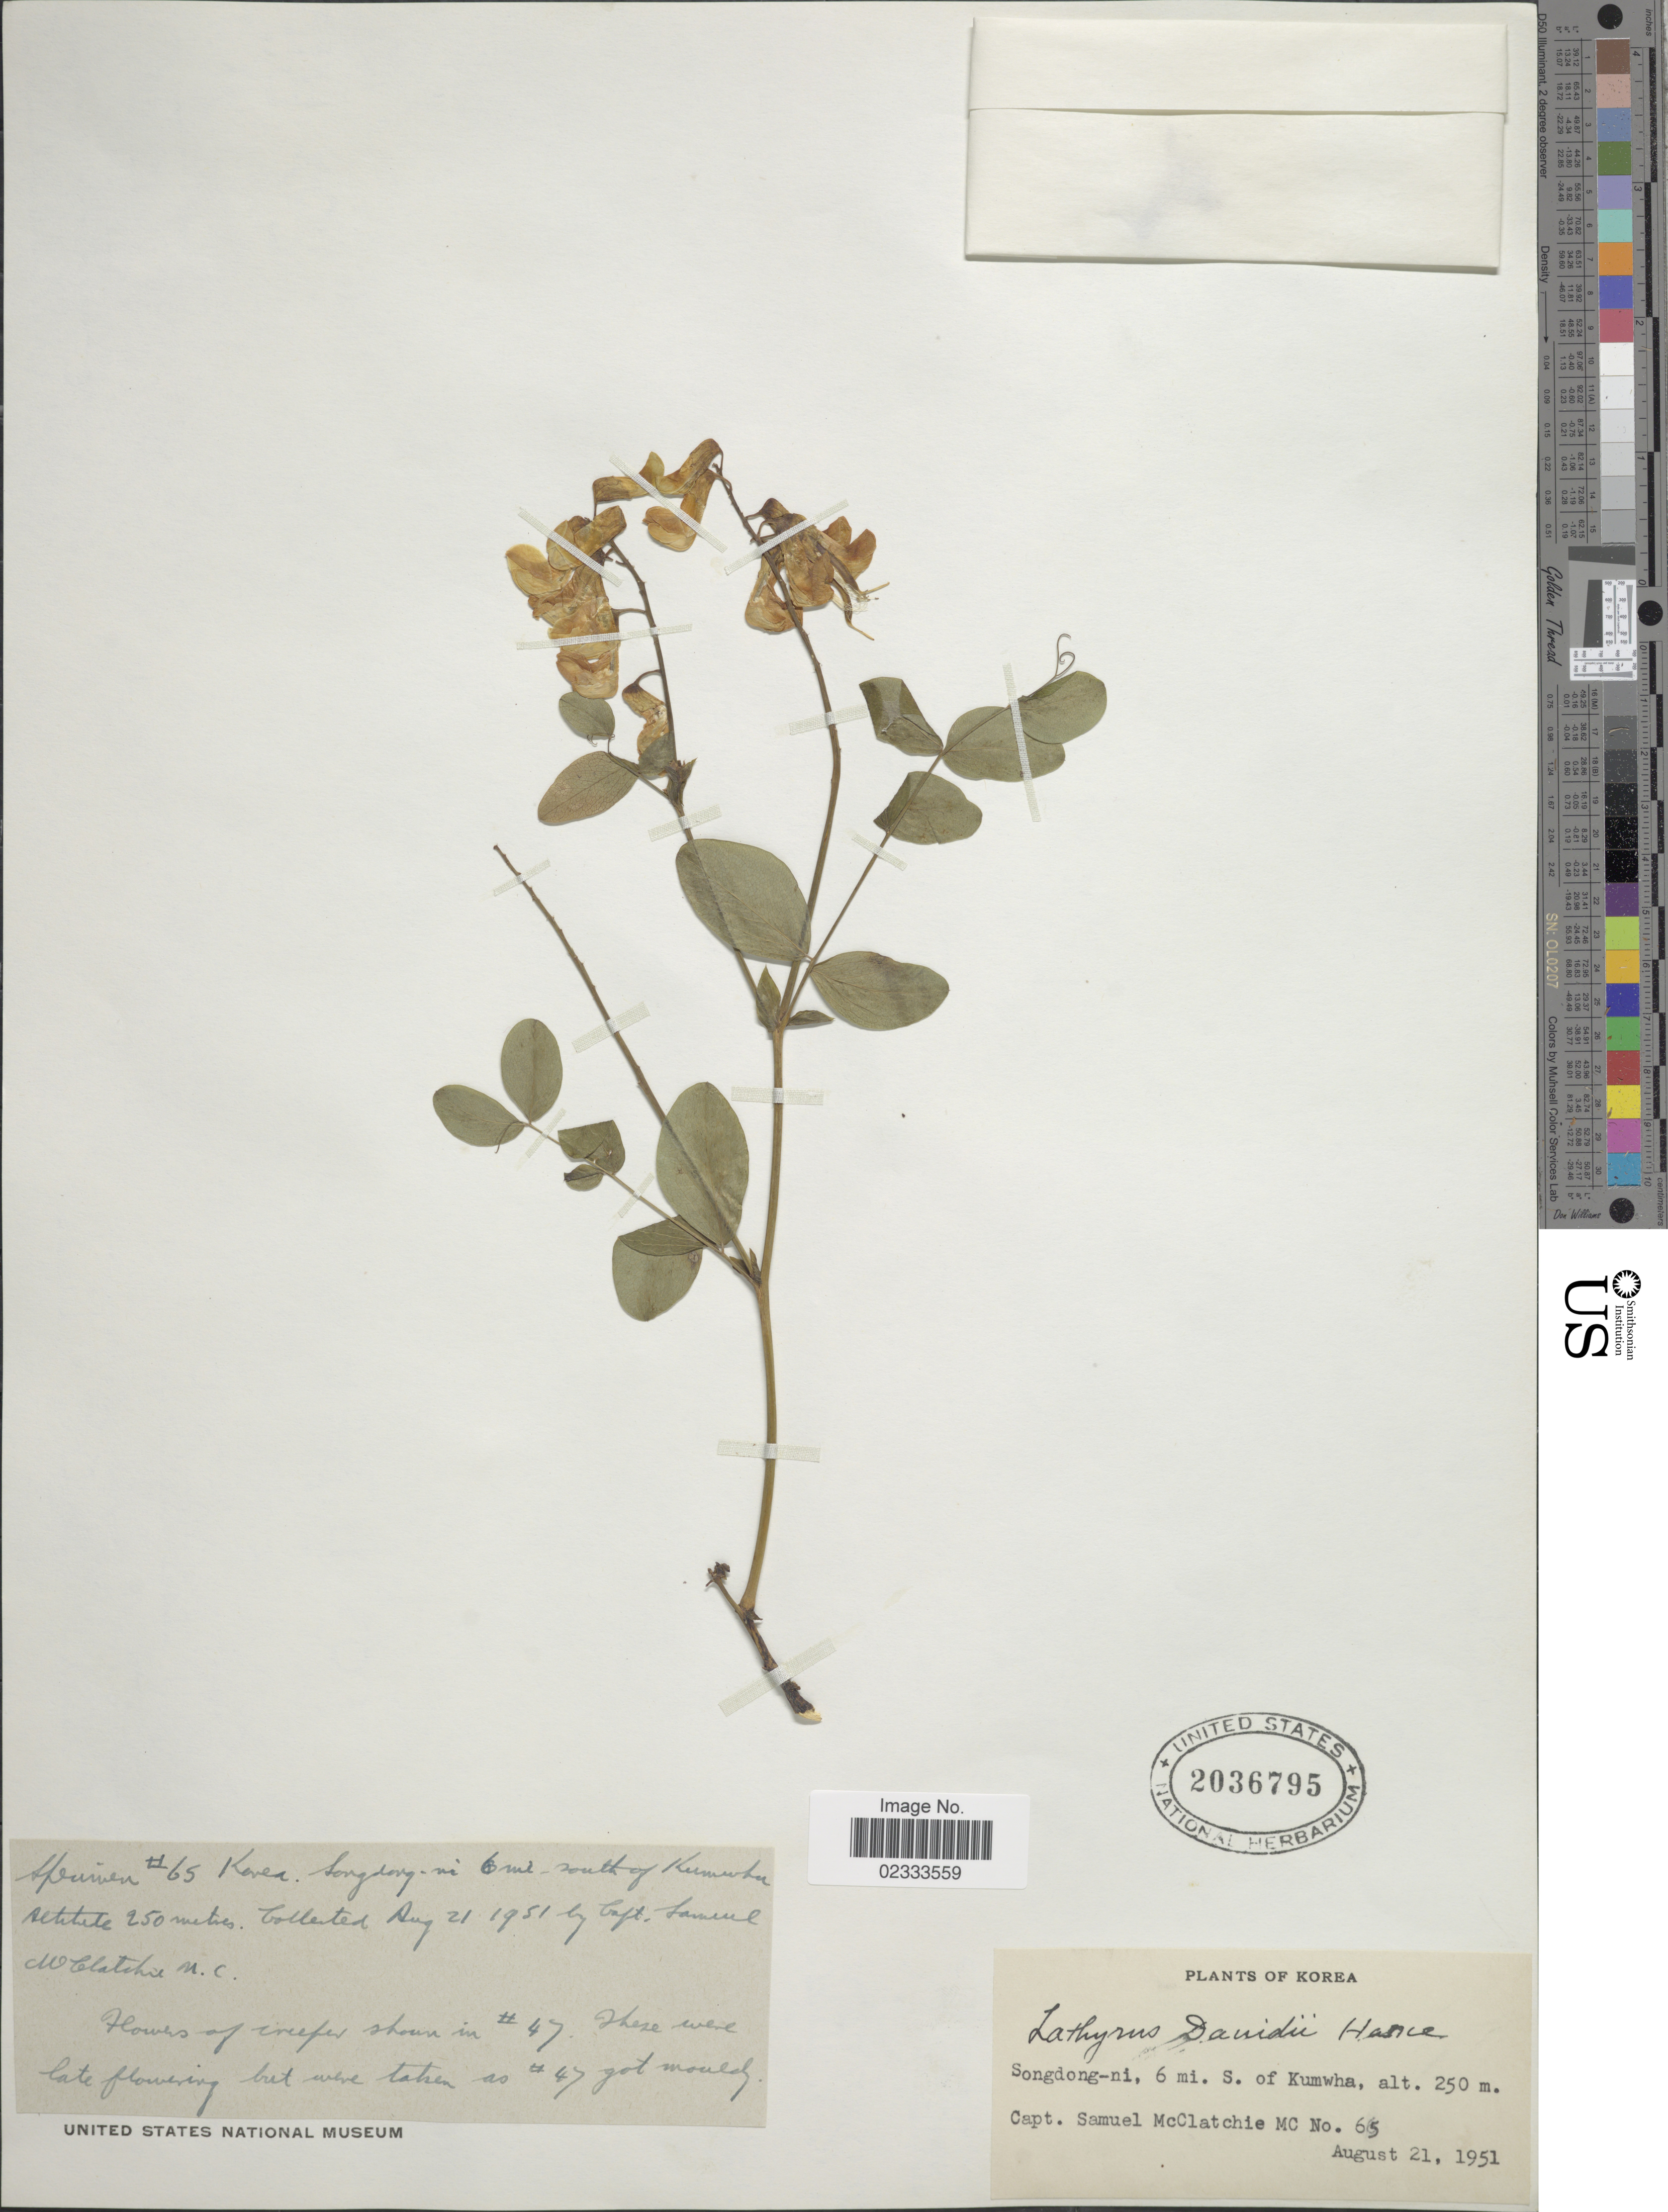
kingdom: Plantae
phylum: Tracheophyta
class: Magnoliopsida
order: Fabales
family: Fabaceae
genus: Lathyrus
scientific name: Lathyrus davidii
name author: Hance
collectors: S. McClatchie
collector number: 65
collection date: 1951-08-21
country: South Korea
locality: Songdong-ni, 6 mi. S. of Kumwha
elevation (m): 250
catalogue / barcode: US 2036795